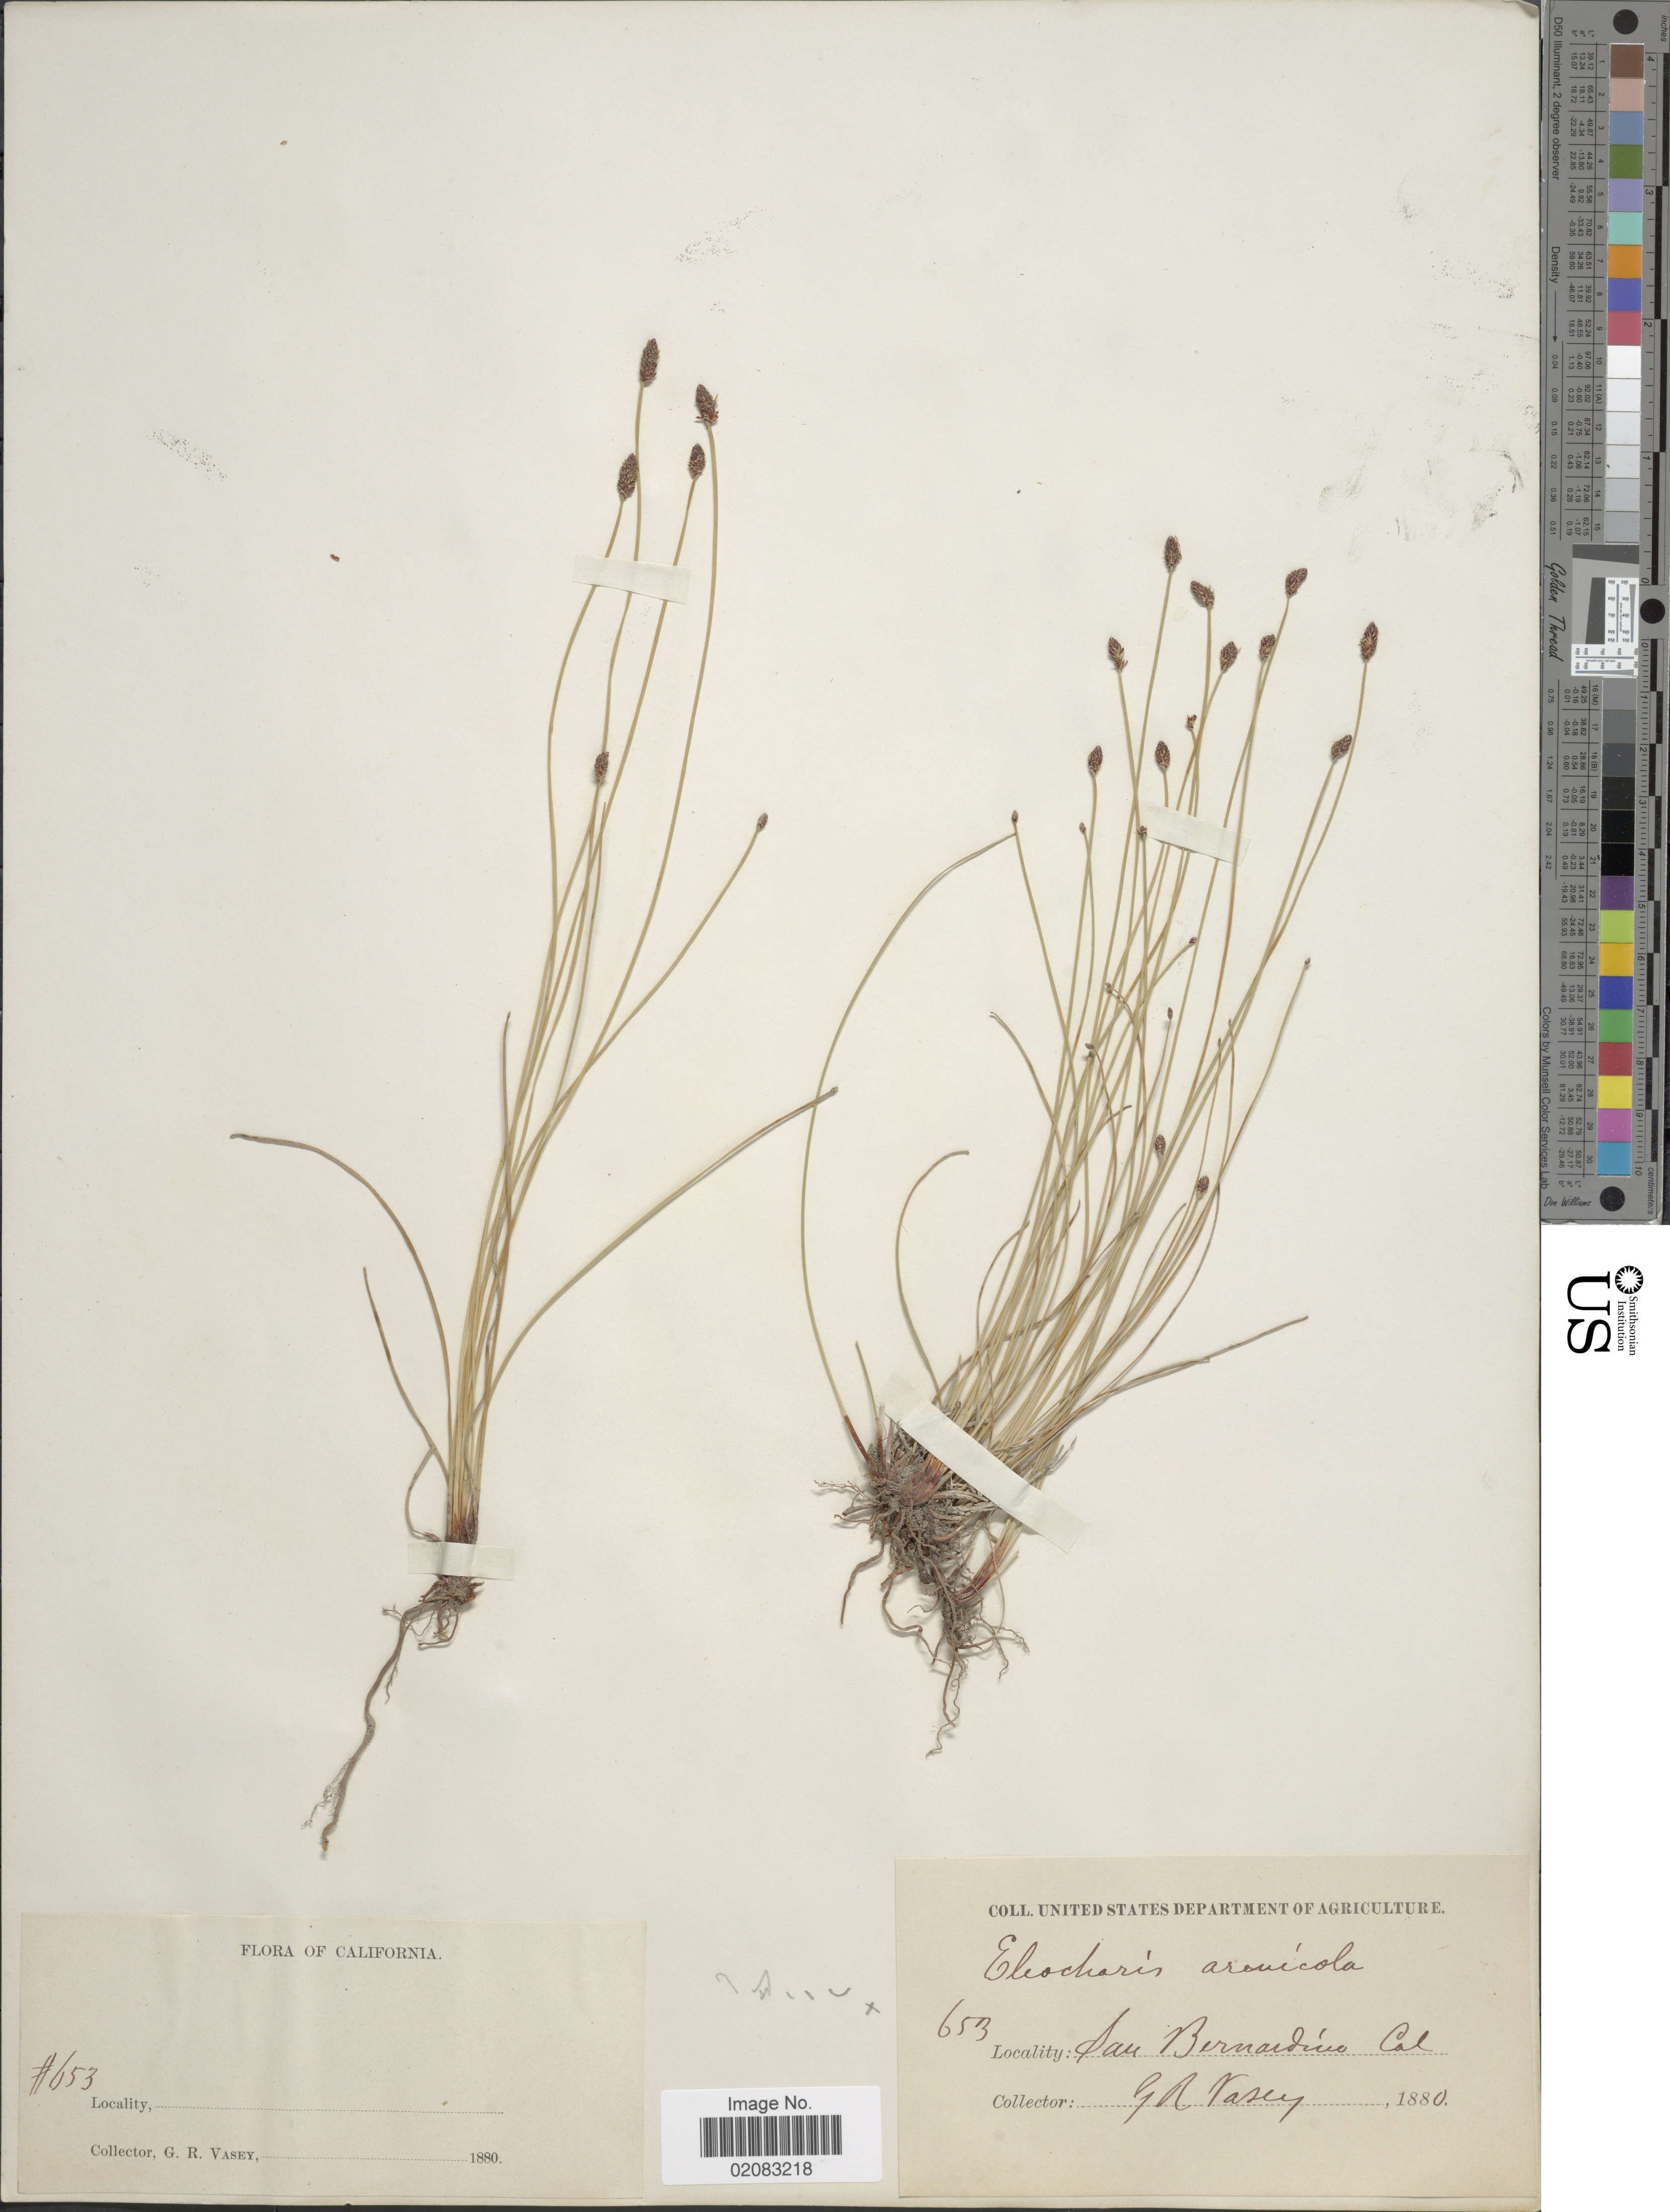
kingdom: Plantae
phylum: Tracheophyta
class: Liliopsida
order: Poales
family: Cyperaceae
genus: Eleocharis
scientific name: Eleocharis montevidensis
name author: Kunth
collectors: G. R. Vasey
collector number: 653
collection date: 1880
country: United States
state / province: California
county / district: San Bernardino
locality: San Bernardino